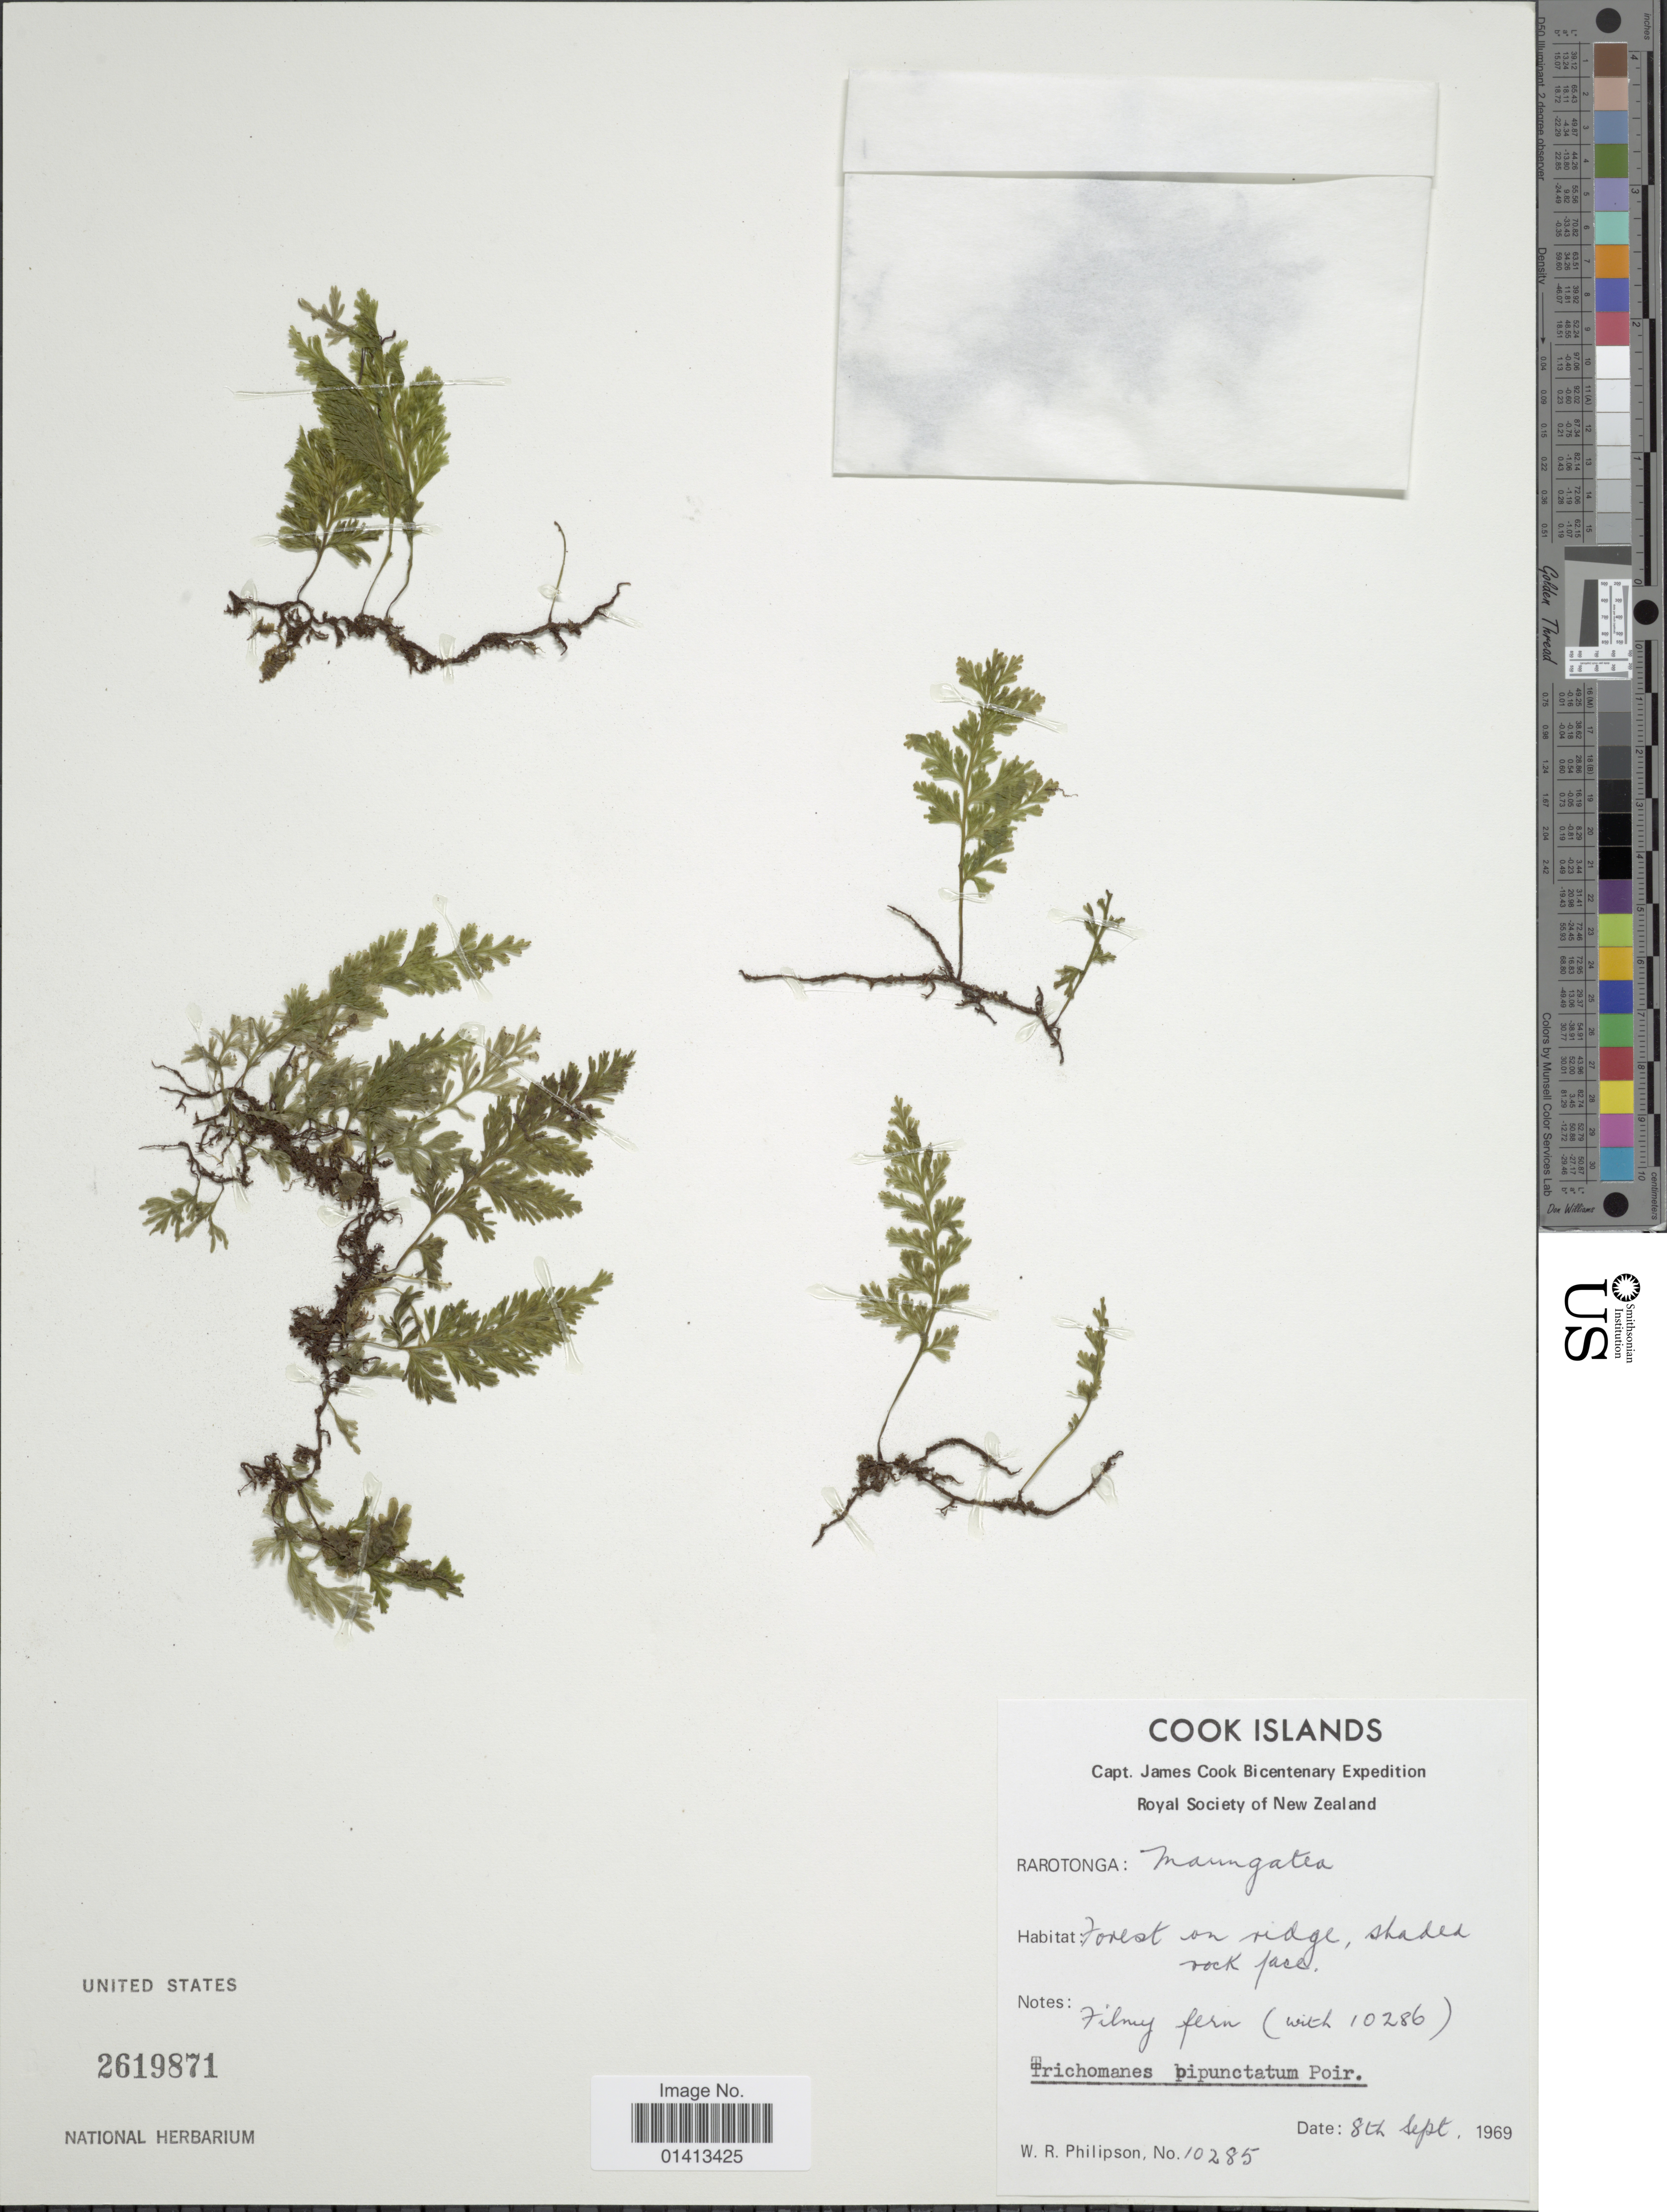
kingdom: Plantae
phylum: Tracheophyta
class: Polypodiopsida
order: Hymenophyllales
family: Hymenophyllaceae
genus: Crepidomanes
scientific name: Crepidomanes bipunctatum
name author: (Poir.) Copel.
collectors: W. R. Philipson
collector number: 10285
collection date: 1969-09-08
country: Cook Islands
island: Rarotonga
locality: Rarotonga: Maungatea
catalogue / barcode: US 2619871